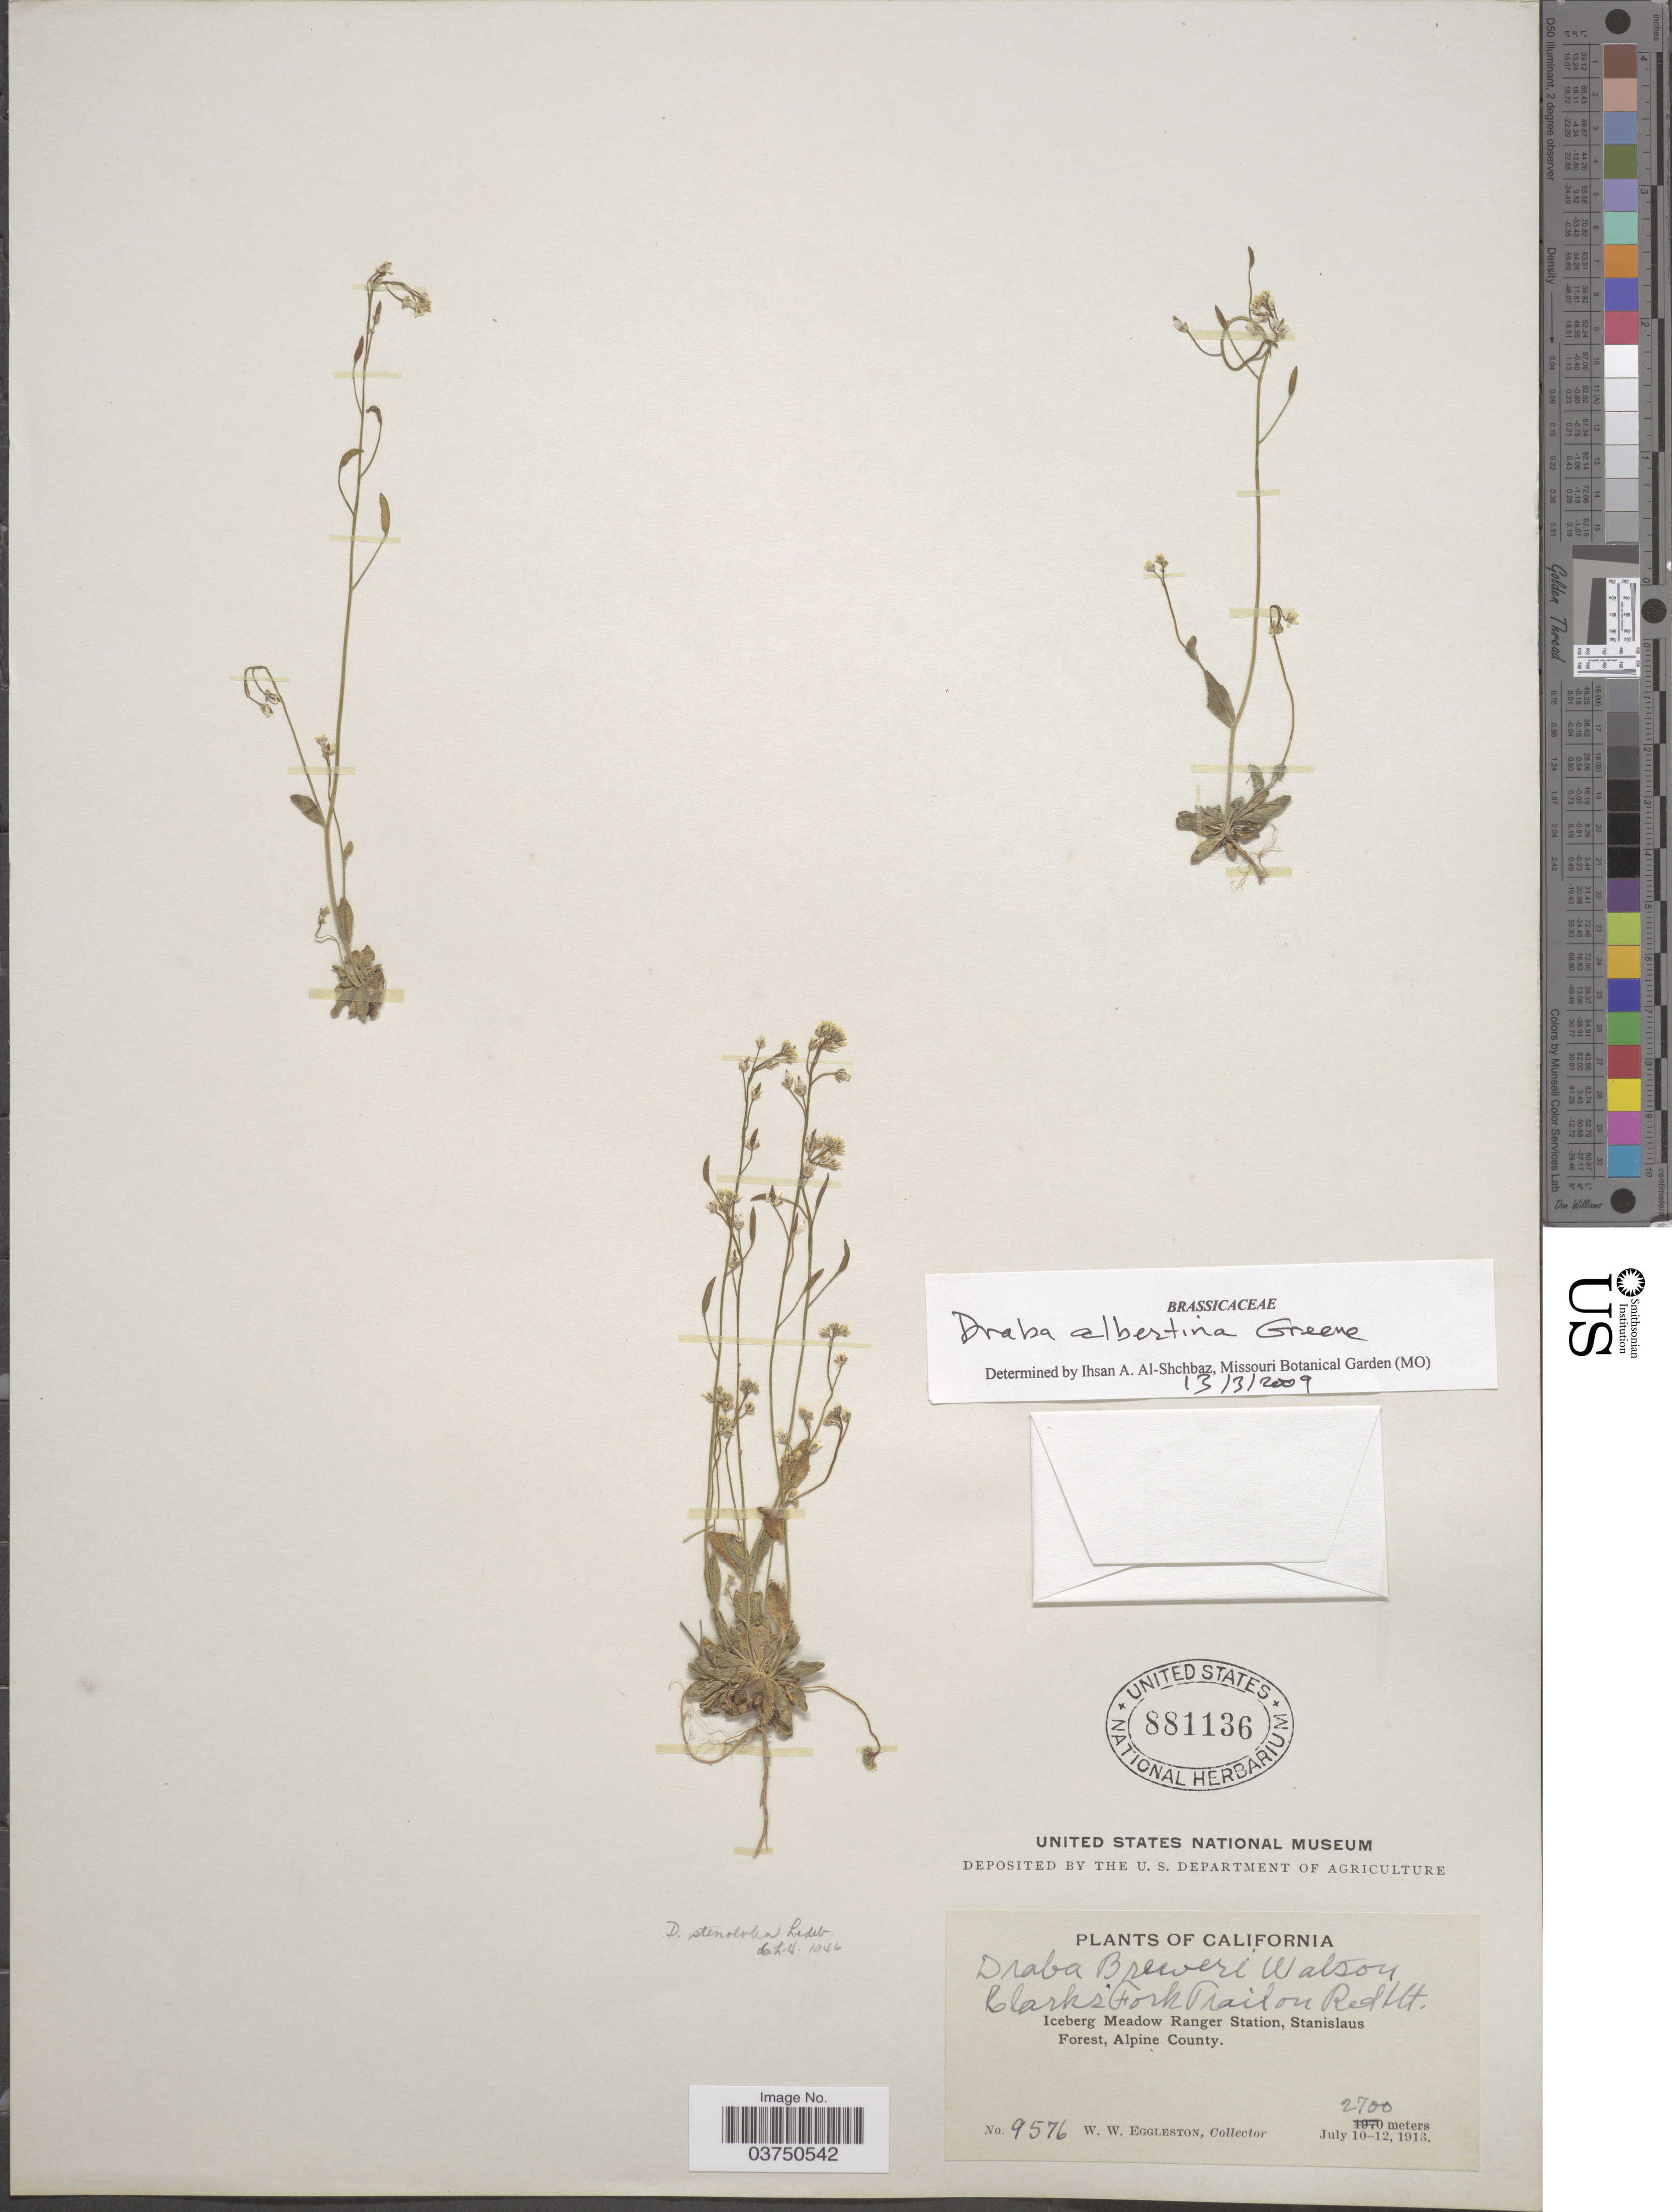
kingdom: Plantae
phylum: Tracheophyta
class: Magnoliopsida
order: Brassicales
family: Brassicaceae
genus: Draba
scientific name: Draba albertina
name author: Greene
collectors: W. W. Eggleston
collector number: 9576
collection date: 1913-07-10/1913-07-12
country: United States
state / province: California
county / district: Alpine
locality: Clarks Fork Trail on Red Mt. Iceberg Meadow Ranger Station, Stanislaus Forest, Alpine County.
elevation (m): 2700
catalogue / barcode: US 881136